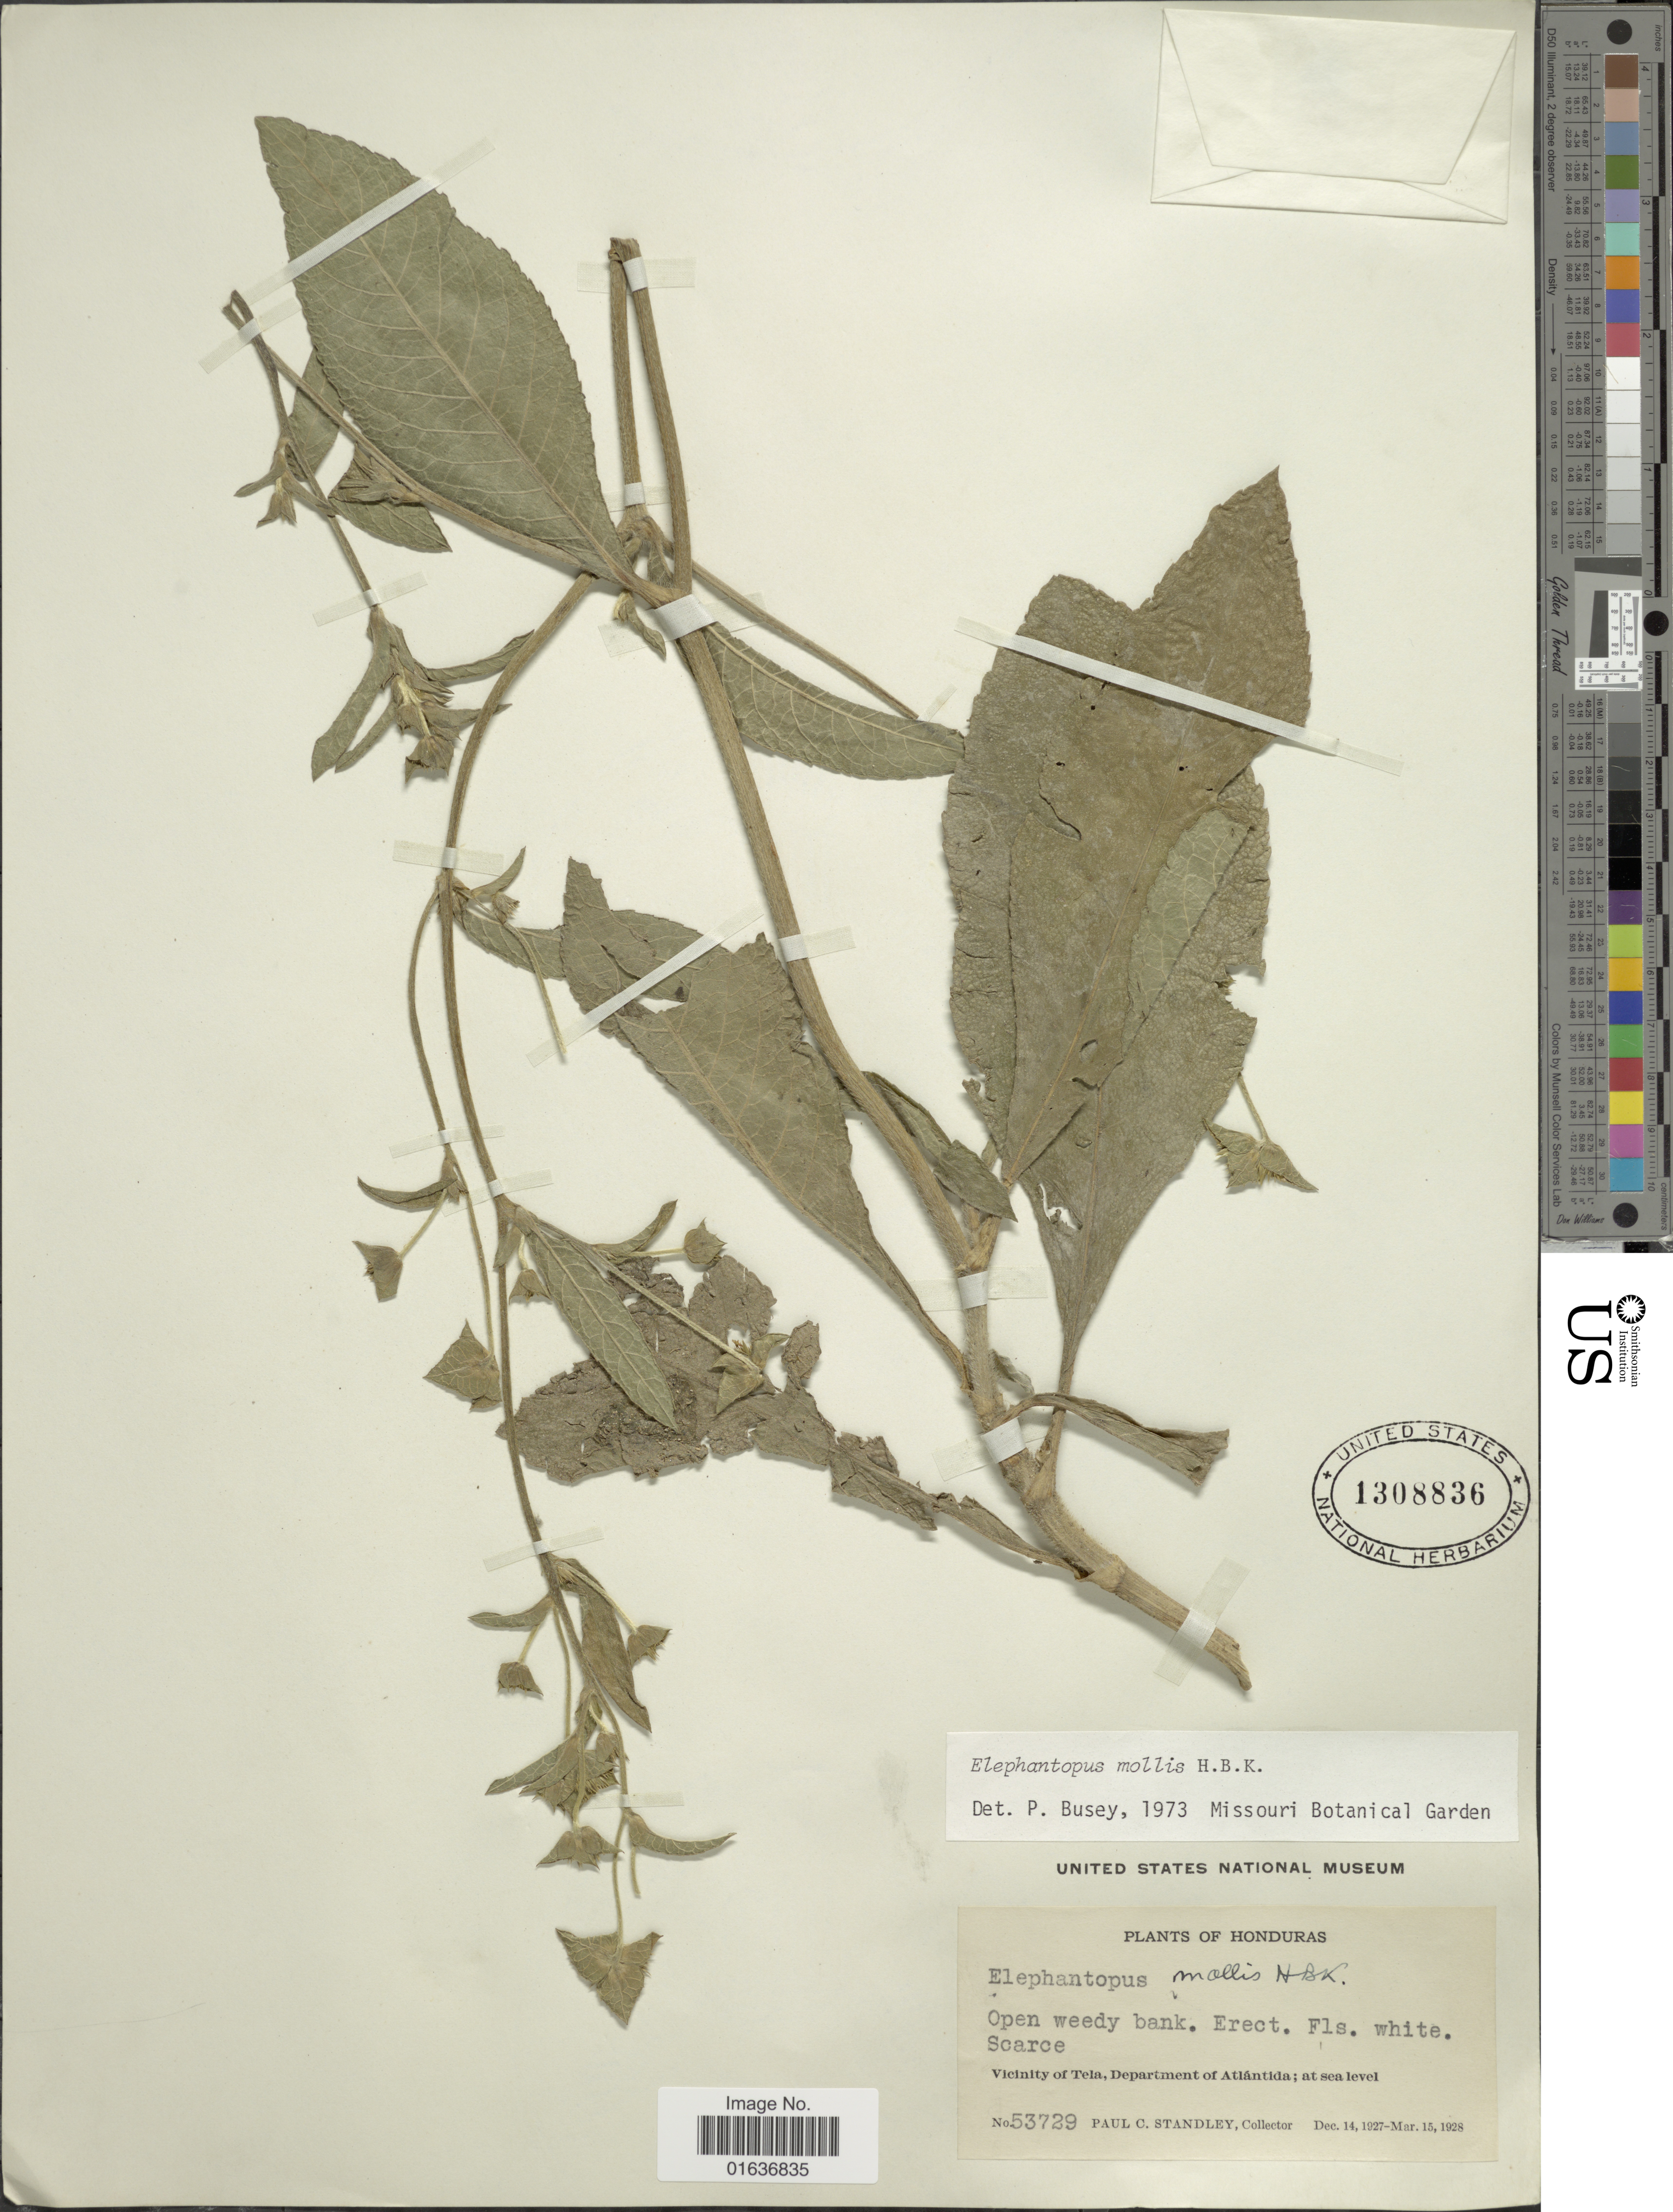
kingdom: Plantae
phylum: Tracheophyta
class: Magnoliopsida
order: Asterales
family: Asteraceae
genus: Elephantopus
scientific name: Elephantopus mollis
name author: Kunth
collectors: P. C. Standley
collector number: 53729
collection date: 1927-12-14/1928-03-15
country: Honduras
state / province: Atlántida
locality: Open weedy bank, Vicinity of Tela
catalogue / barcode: US 1308836